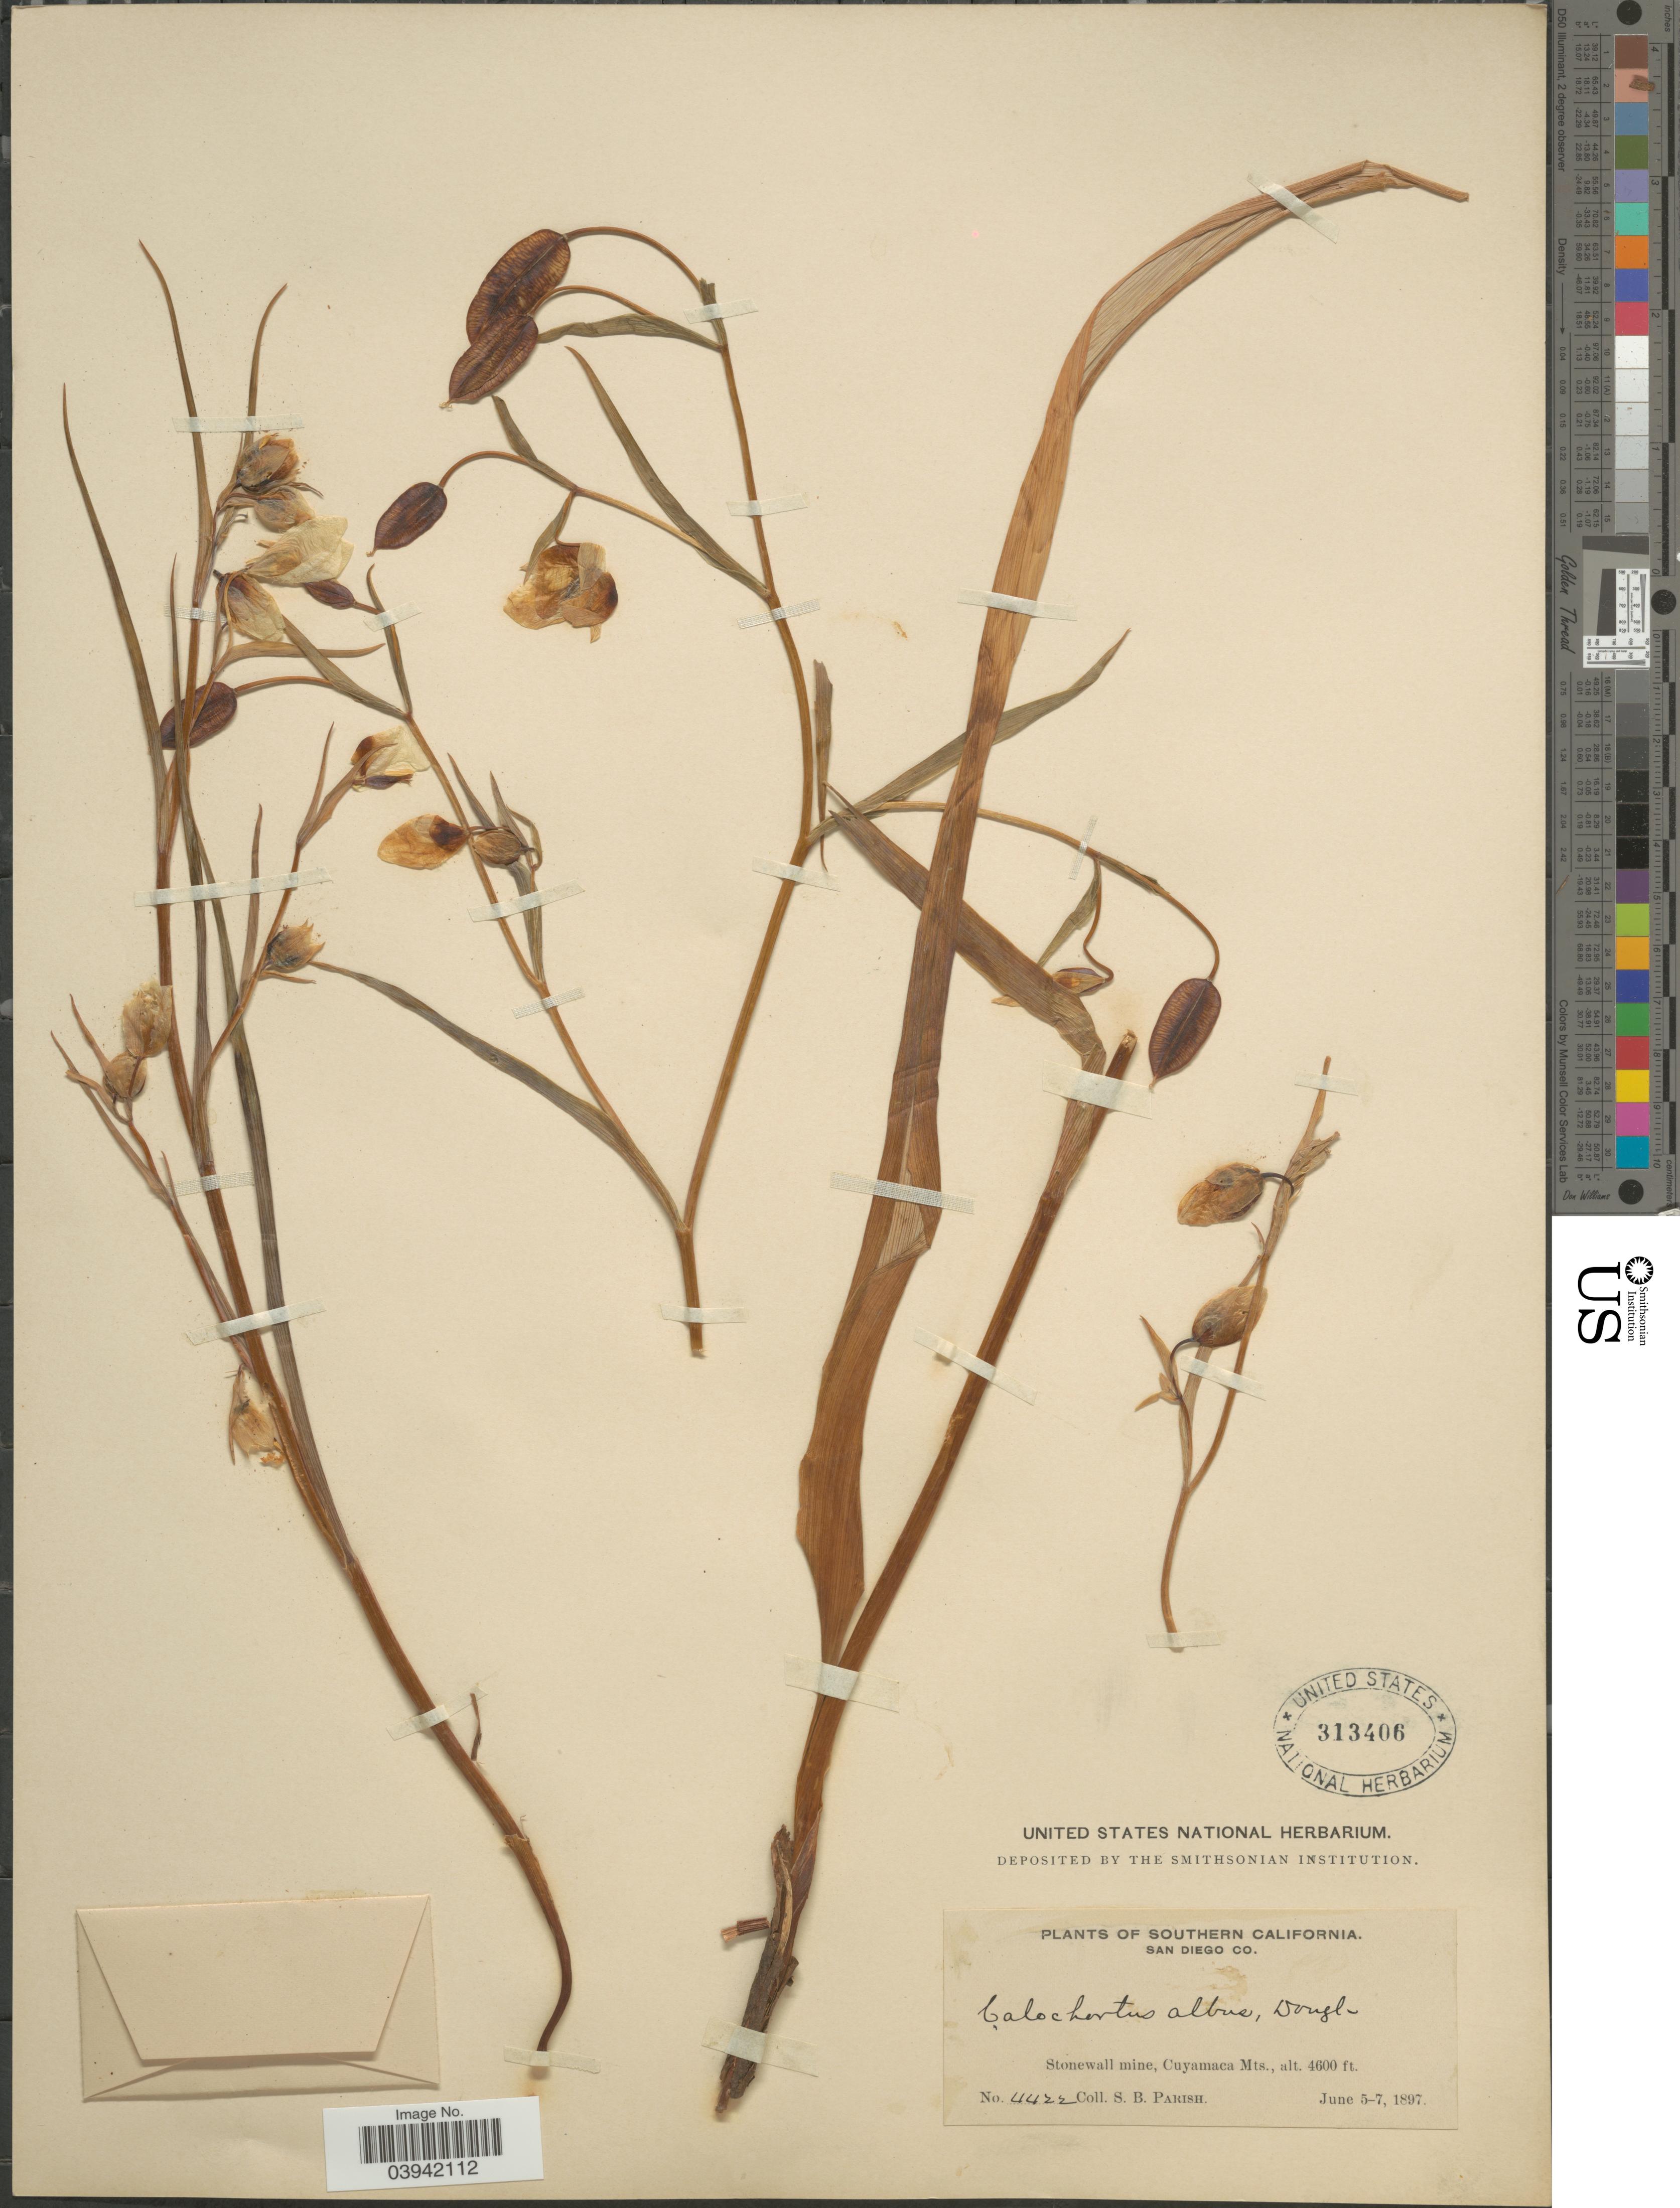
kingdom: Plantae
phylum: Tracheophyta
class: Liliopsida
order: Liliales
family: Liliaceae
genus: Calochortus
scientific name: Calochortus albus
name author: (Benth.) Douglas ex Benth.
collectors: S. B. Parish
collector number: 4422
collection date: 1897-06-05/1897-06-07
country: United States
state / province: California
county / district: San Diego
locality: Southern California. San Diego Co. Stonewall mine, Cuyamaca Mts.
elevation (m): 1402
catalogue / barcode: US 313406